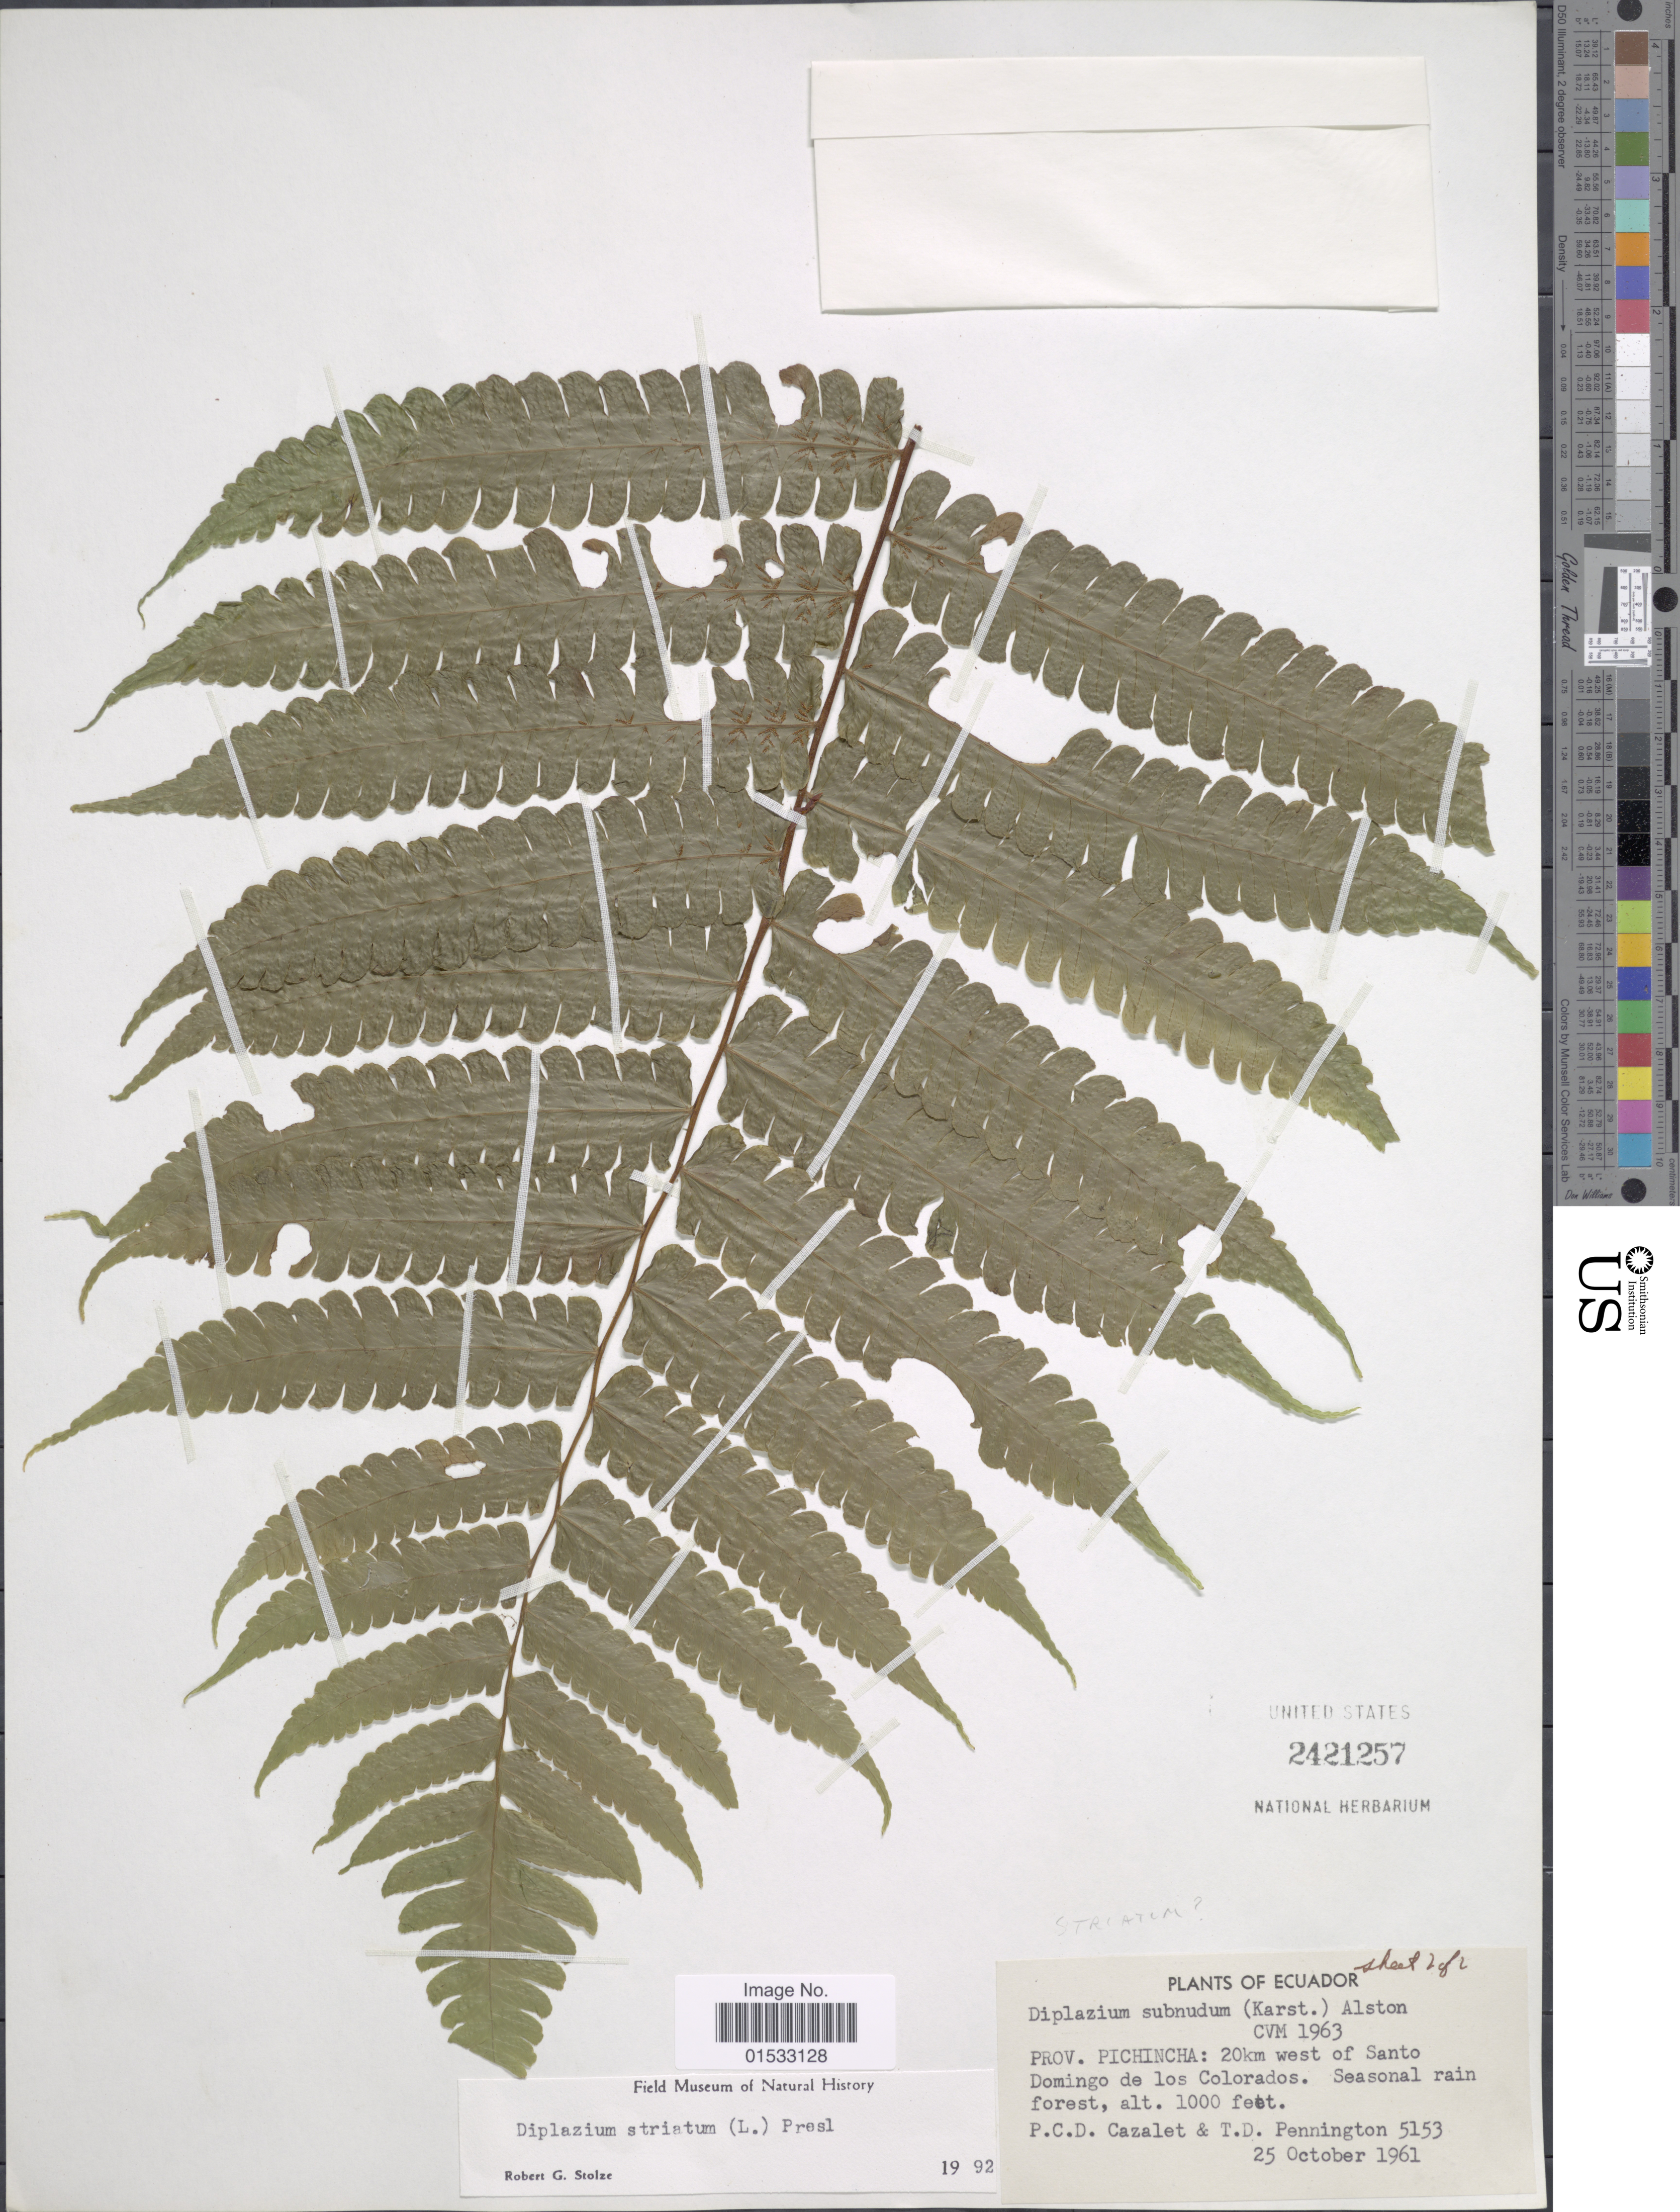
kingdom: Plantae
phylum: Tracheophyta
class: Polypodiopsida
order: Polypodiales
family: Athyriaceae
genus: Diplazium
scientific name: Diplazium striatum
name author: (L.) C. Presl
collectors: P. C. D. Cazalet & T. D. Pennington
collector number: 5153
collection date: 1961-10-25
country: Ecuador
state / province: Pichincha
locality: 20km west of Santo Domingo de los Colorados.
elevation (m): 305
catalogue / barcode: US 2421257